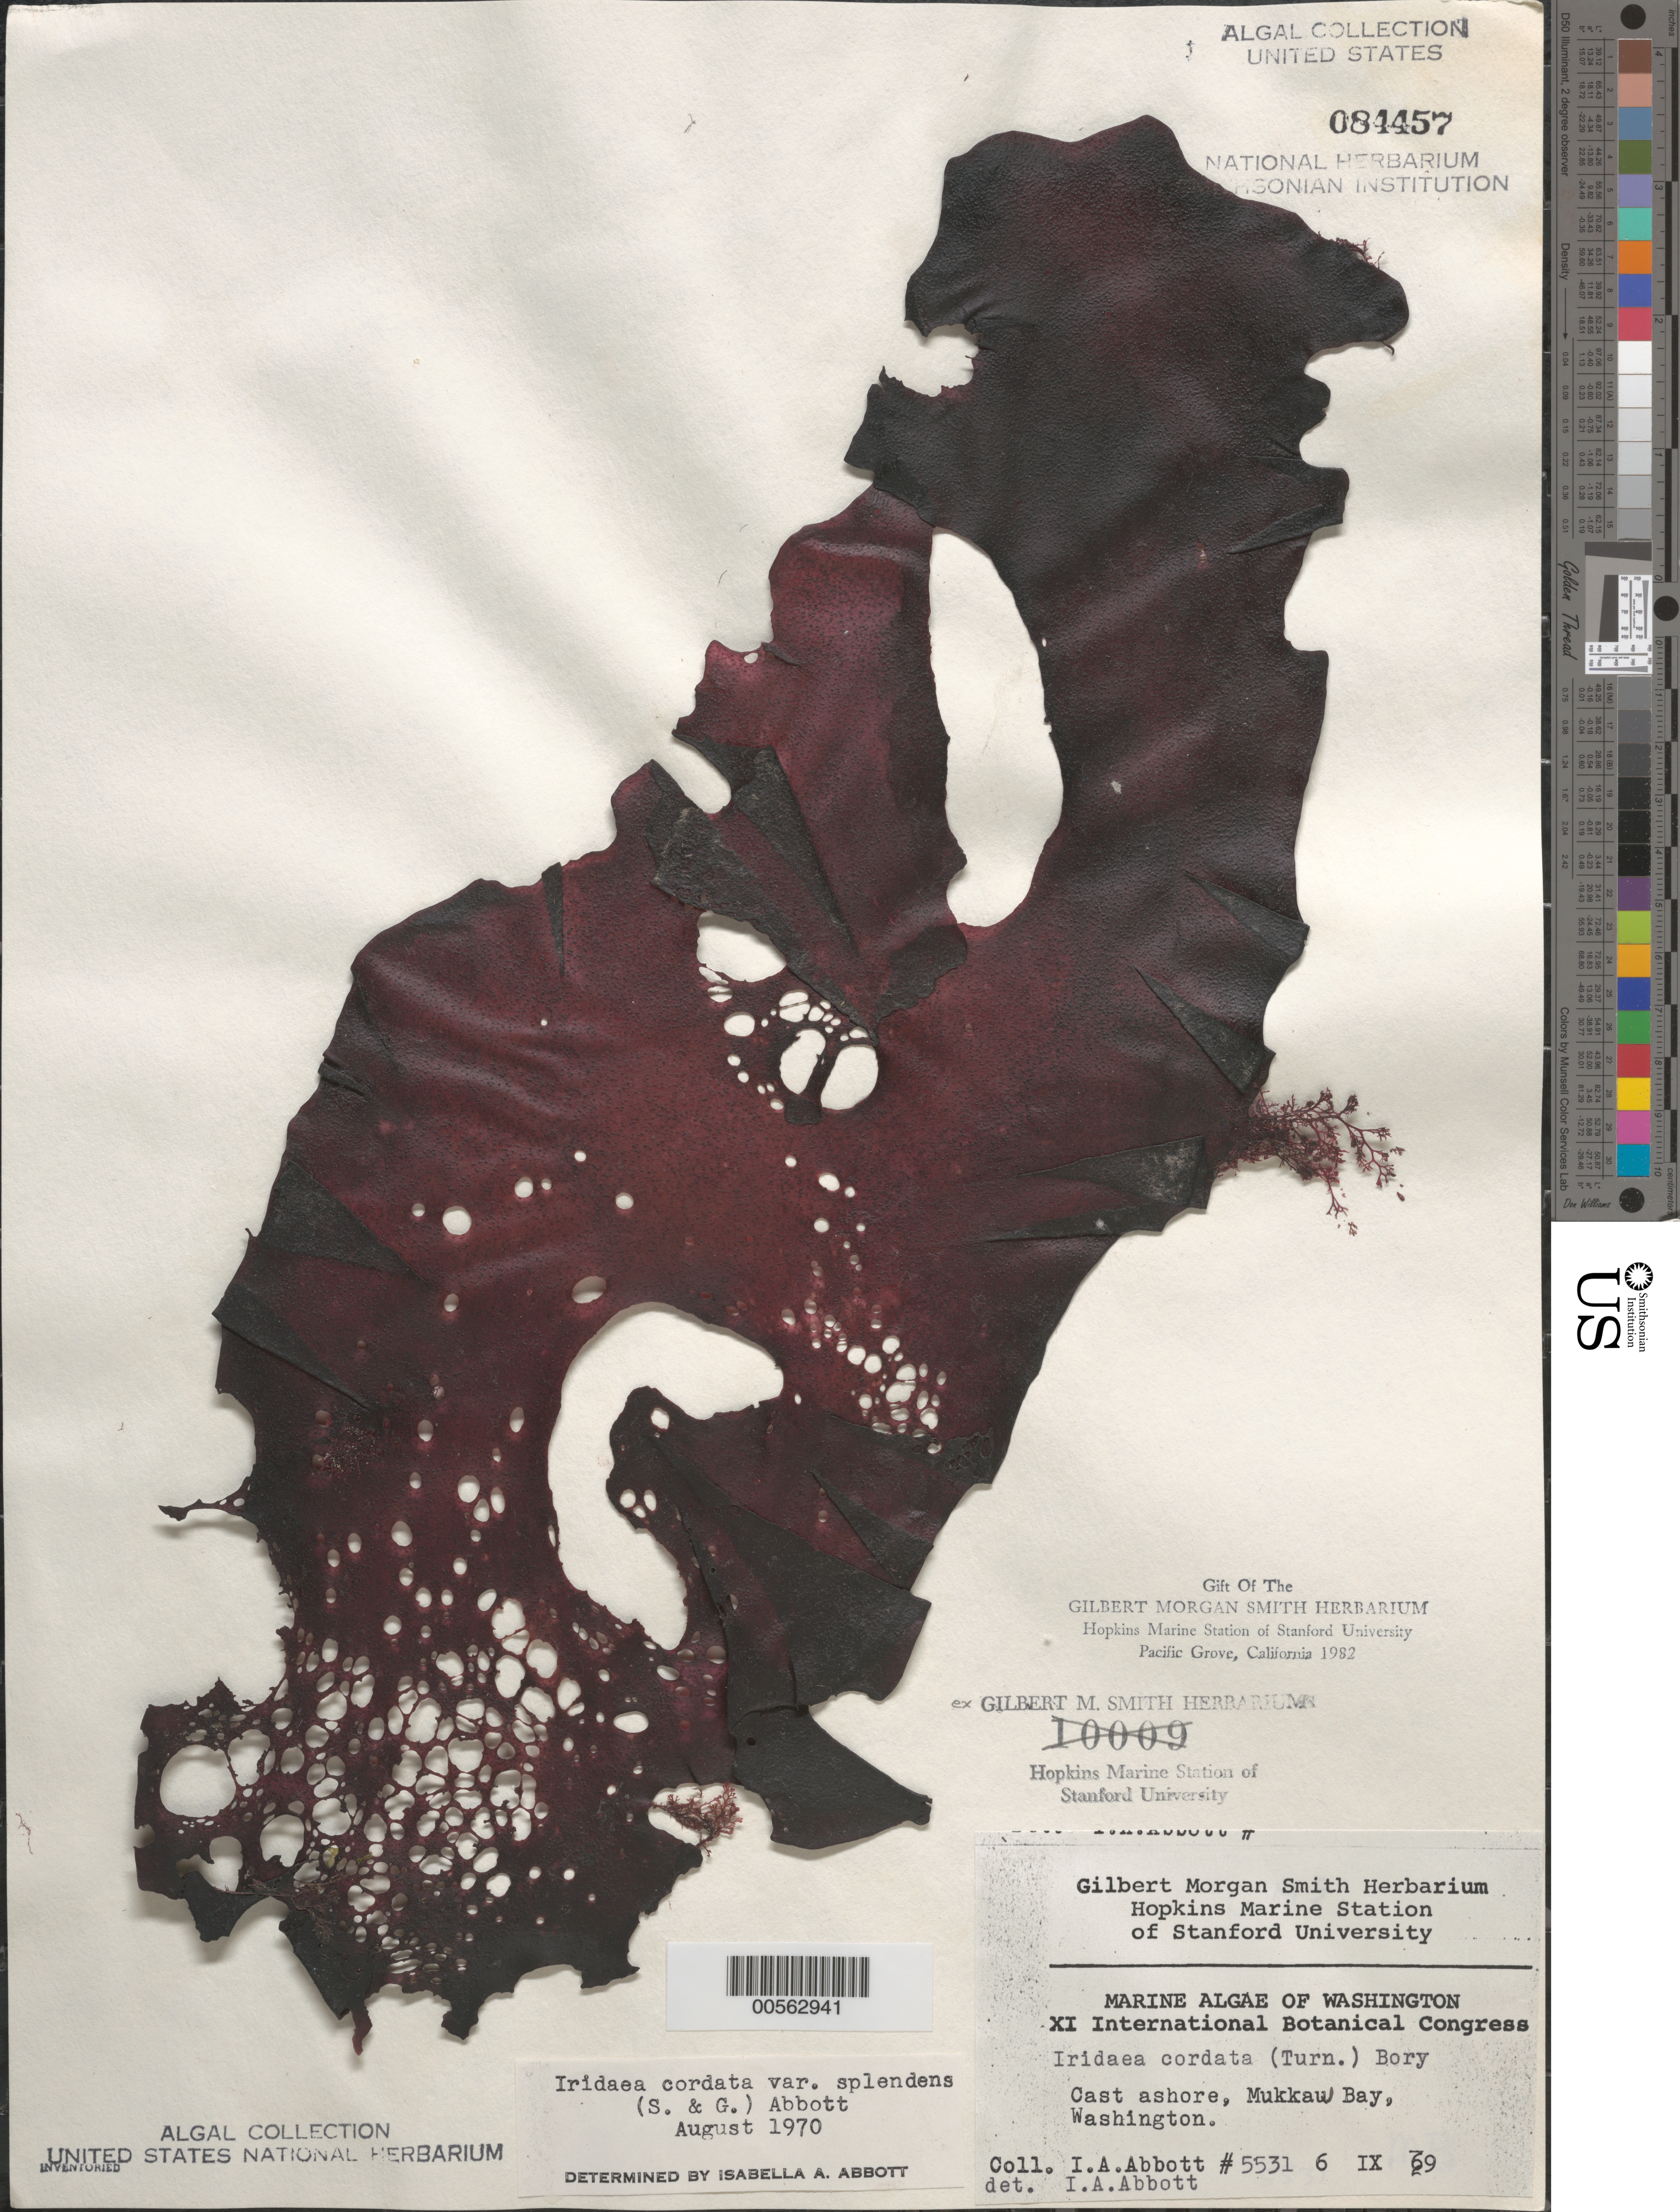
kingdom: Plantae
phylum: Rhodophyta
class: Florideophyceae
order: Gigartinales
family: Gigartinaceae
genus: Iridaea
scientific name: Iridaea cordata var. splendens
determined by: Abbott, Isabella A.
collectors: I. A. Abbott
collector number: IAA 5531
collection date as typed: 06 Sep 1969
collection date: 1969-09-06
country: United States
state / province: Washington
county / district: Clallam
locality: Mukkaw Bay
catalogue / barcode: US 84457